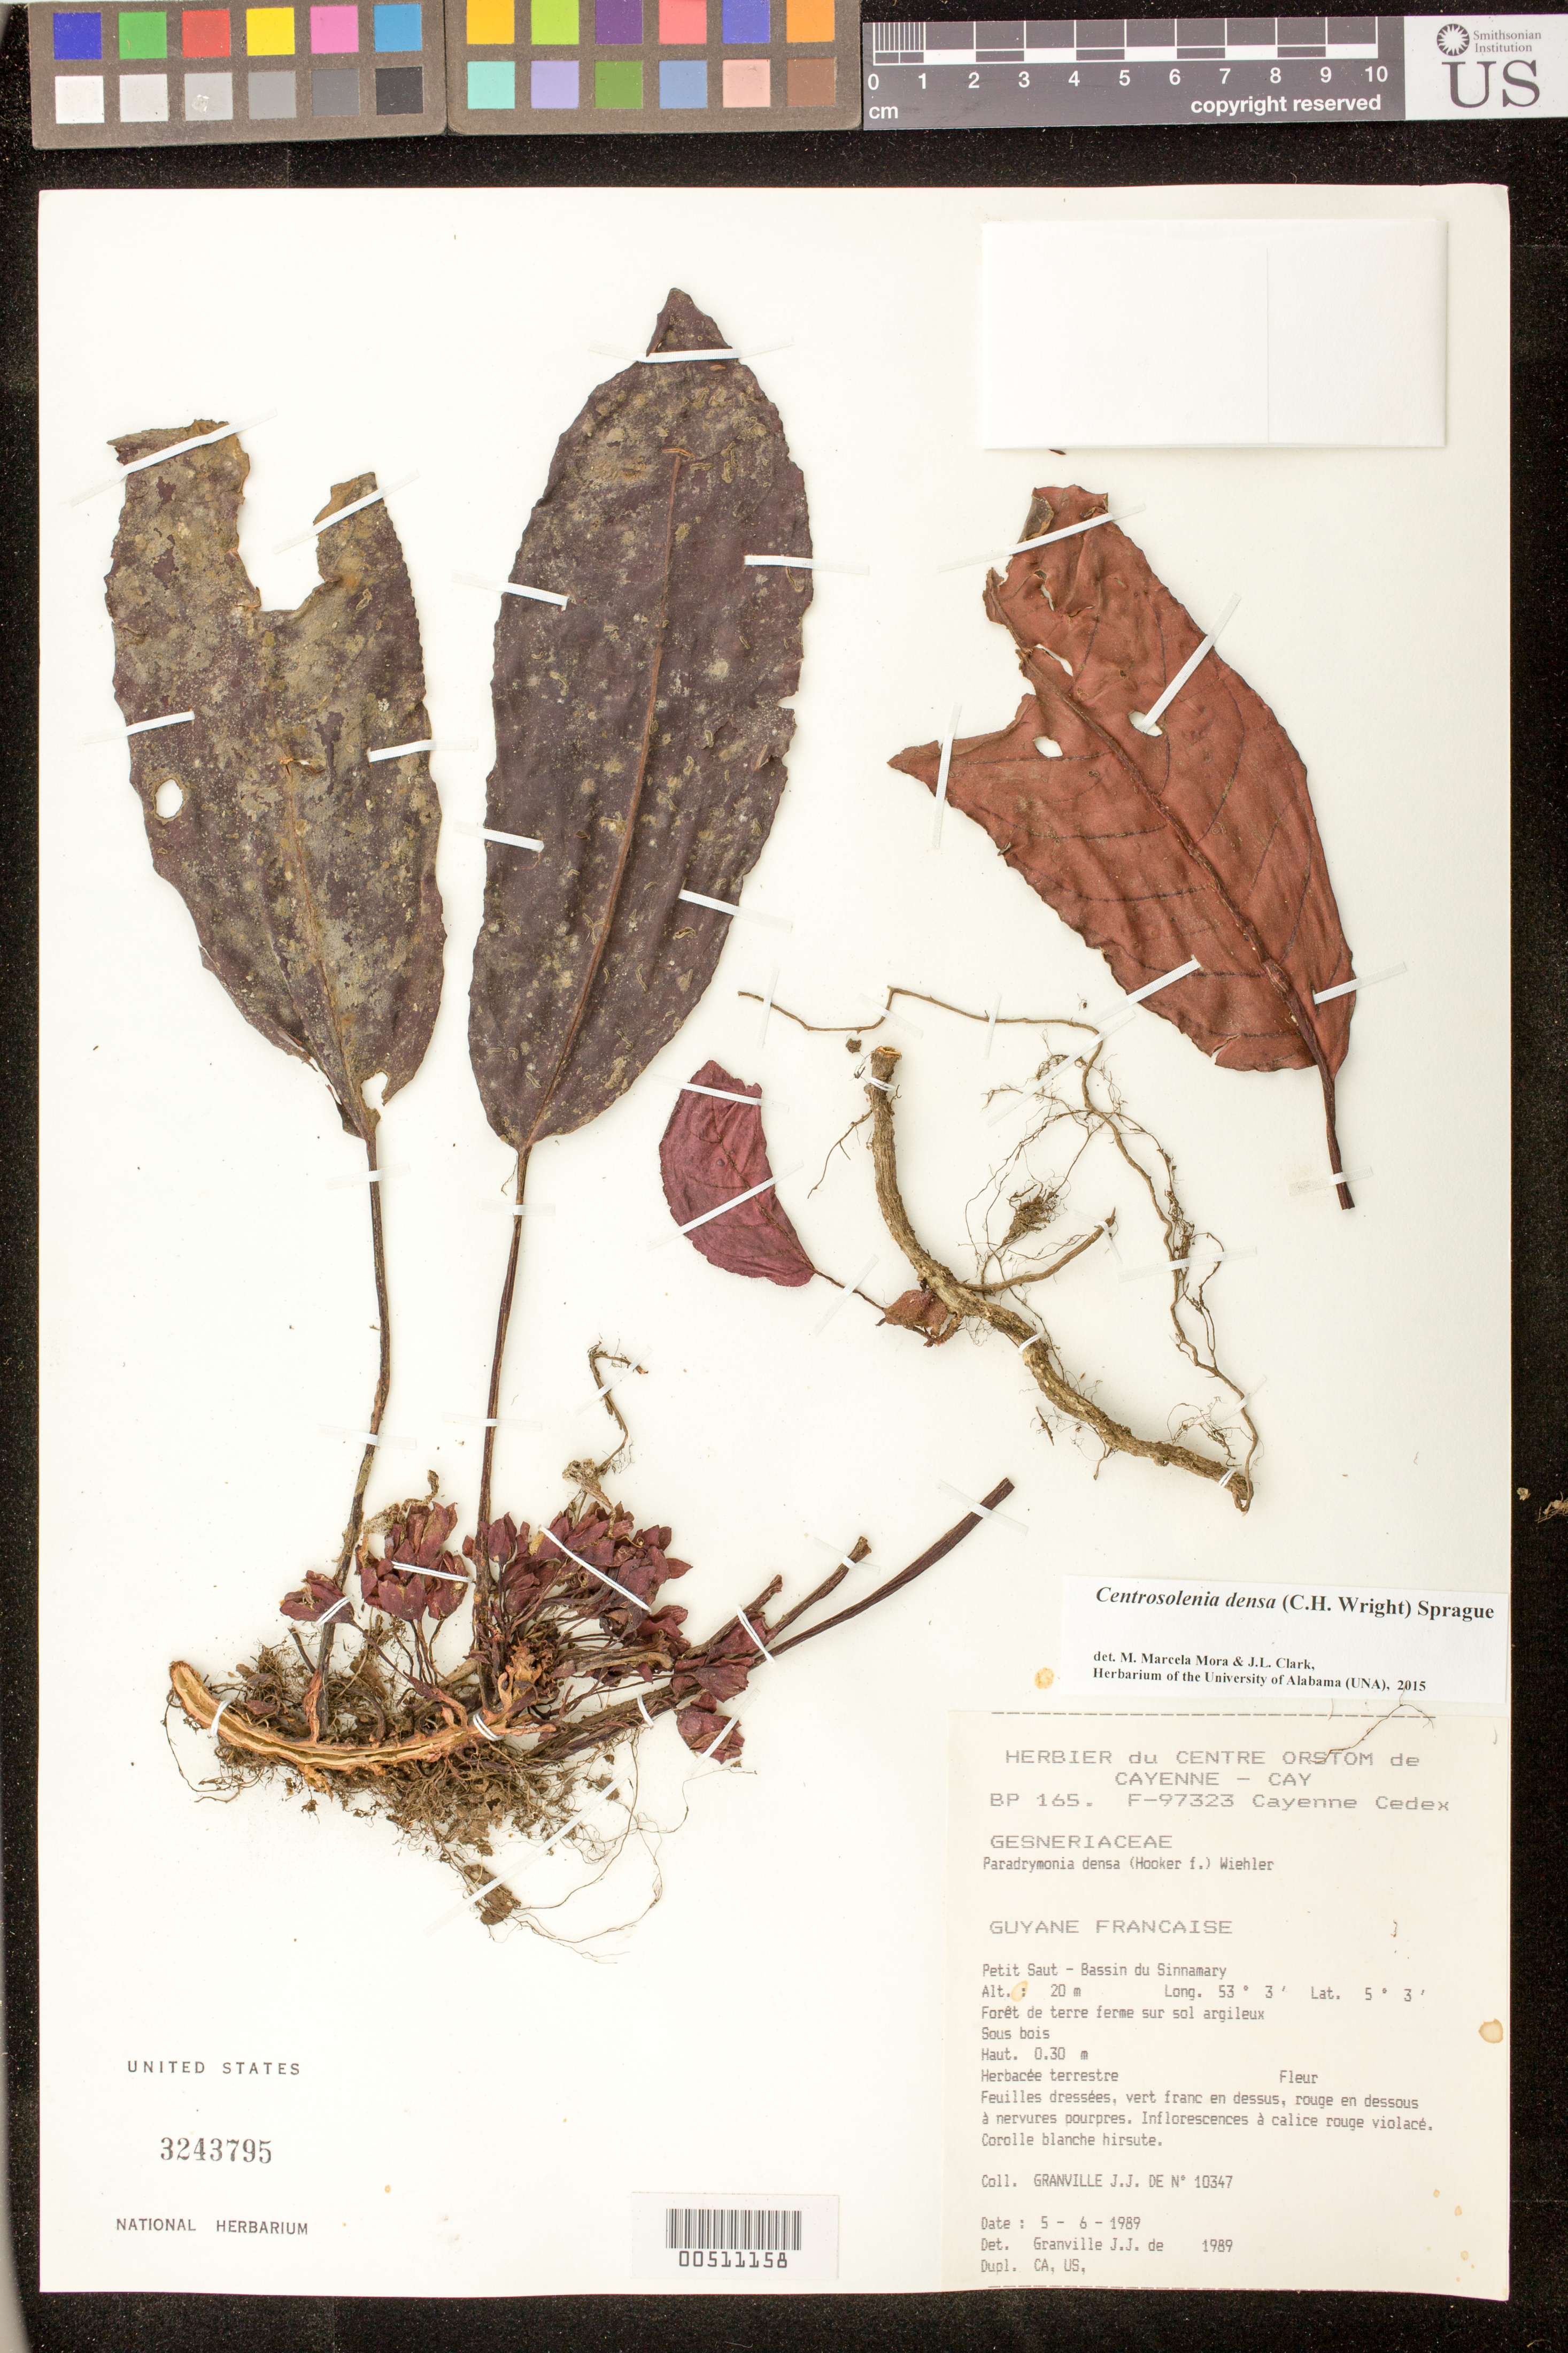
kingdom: Plantae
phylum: Tracheophyta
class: Magnoliopsida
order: Lamiales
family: Gesneriaceae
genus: Centrosolenia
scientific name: Centrosolenia densa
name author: (C.H. Wright) Sprague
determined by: Mora, M. M.; Clark, J. L.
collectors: J.-J. de Granville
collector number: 10347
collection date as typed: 05 Jun 1989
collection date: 1989-06-05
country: French Guiana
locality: Petit Saut - Bassin du Sinnamary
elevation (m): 20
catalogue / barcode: US 3243795